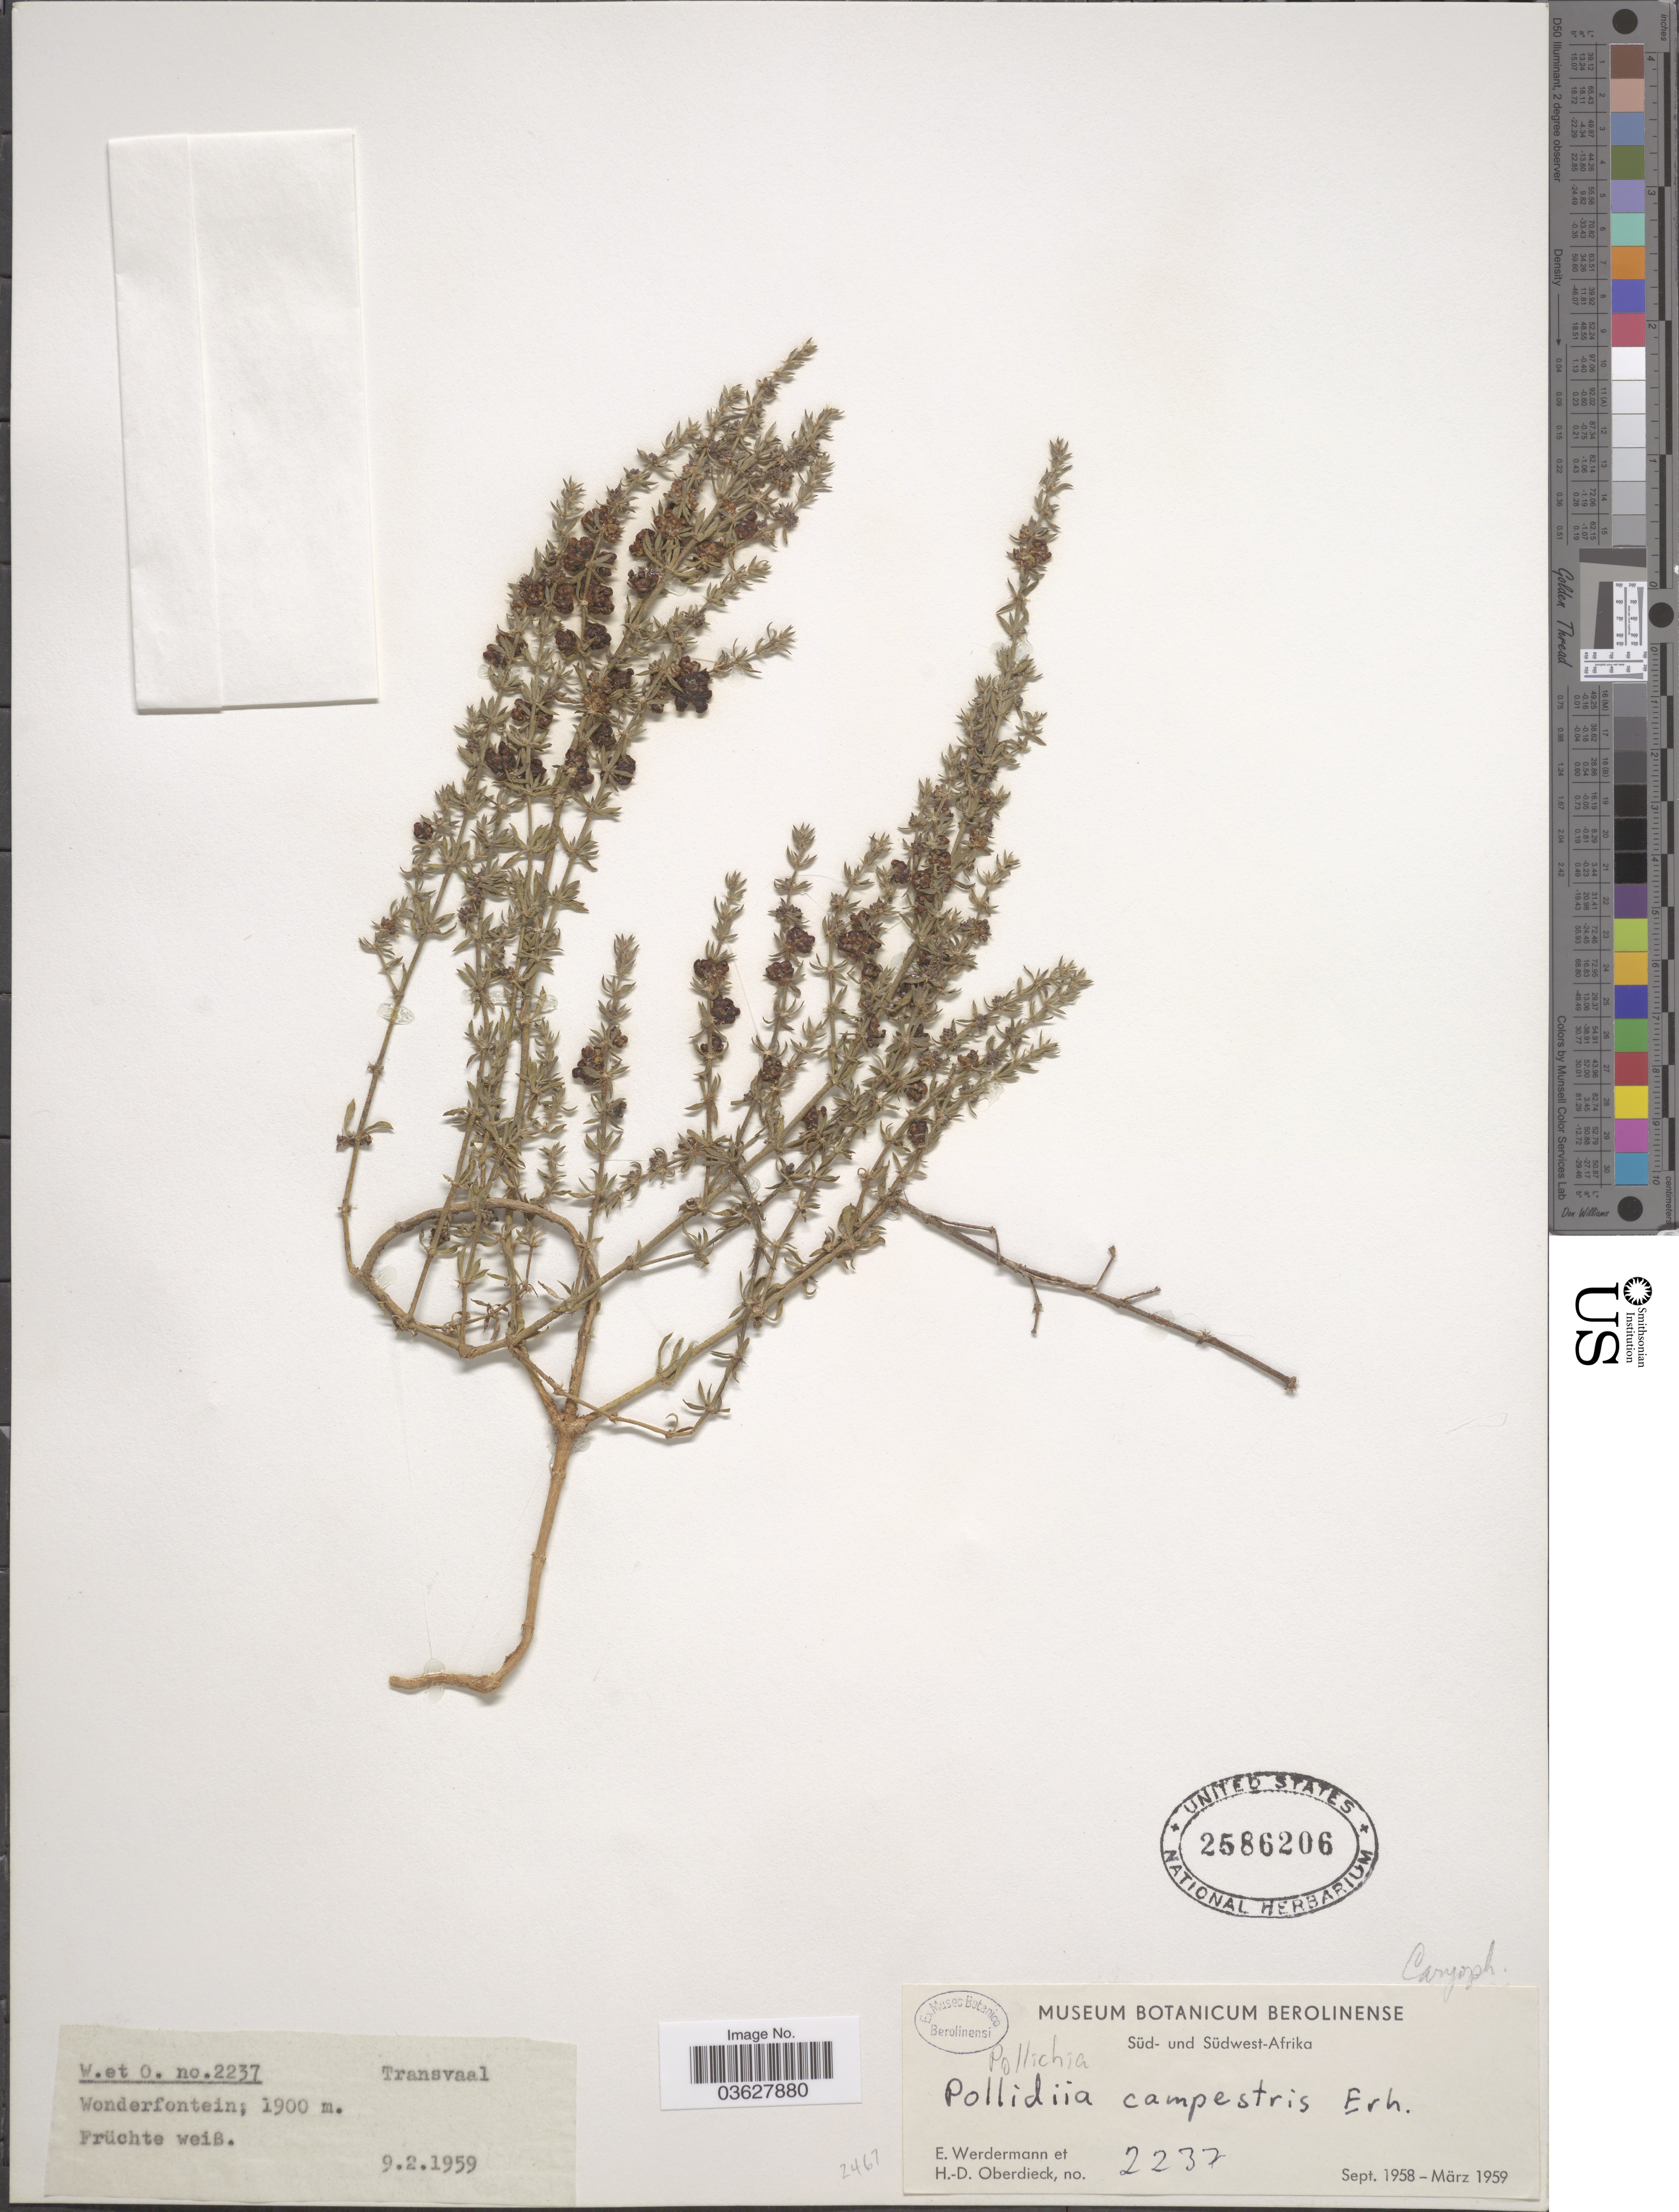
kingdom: Plantae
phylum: Tracheophyta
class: Magnoliopsida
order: Caryophyllales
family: Caryophyllaceae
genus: Pollichia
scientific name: Pollichia campestris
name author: Aiton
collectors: E. Werdermann & H. Oberdieck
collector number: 2237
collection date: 1959-02-09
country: South Africa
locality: Transvaal. Wonderfontein.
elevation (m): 1900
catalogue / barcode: US 2586206